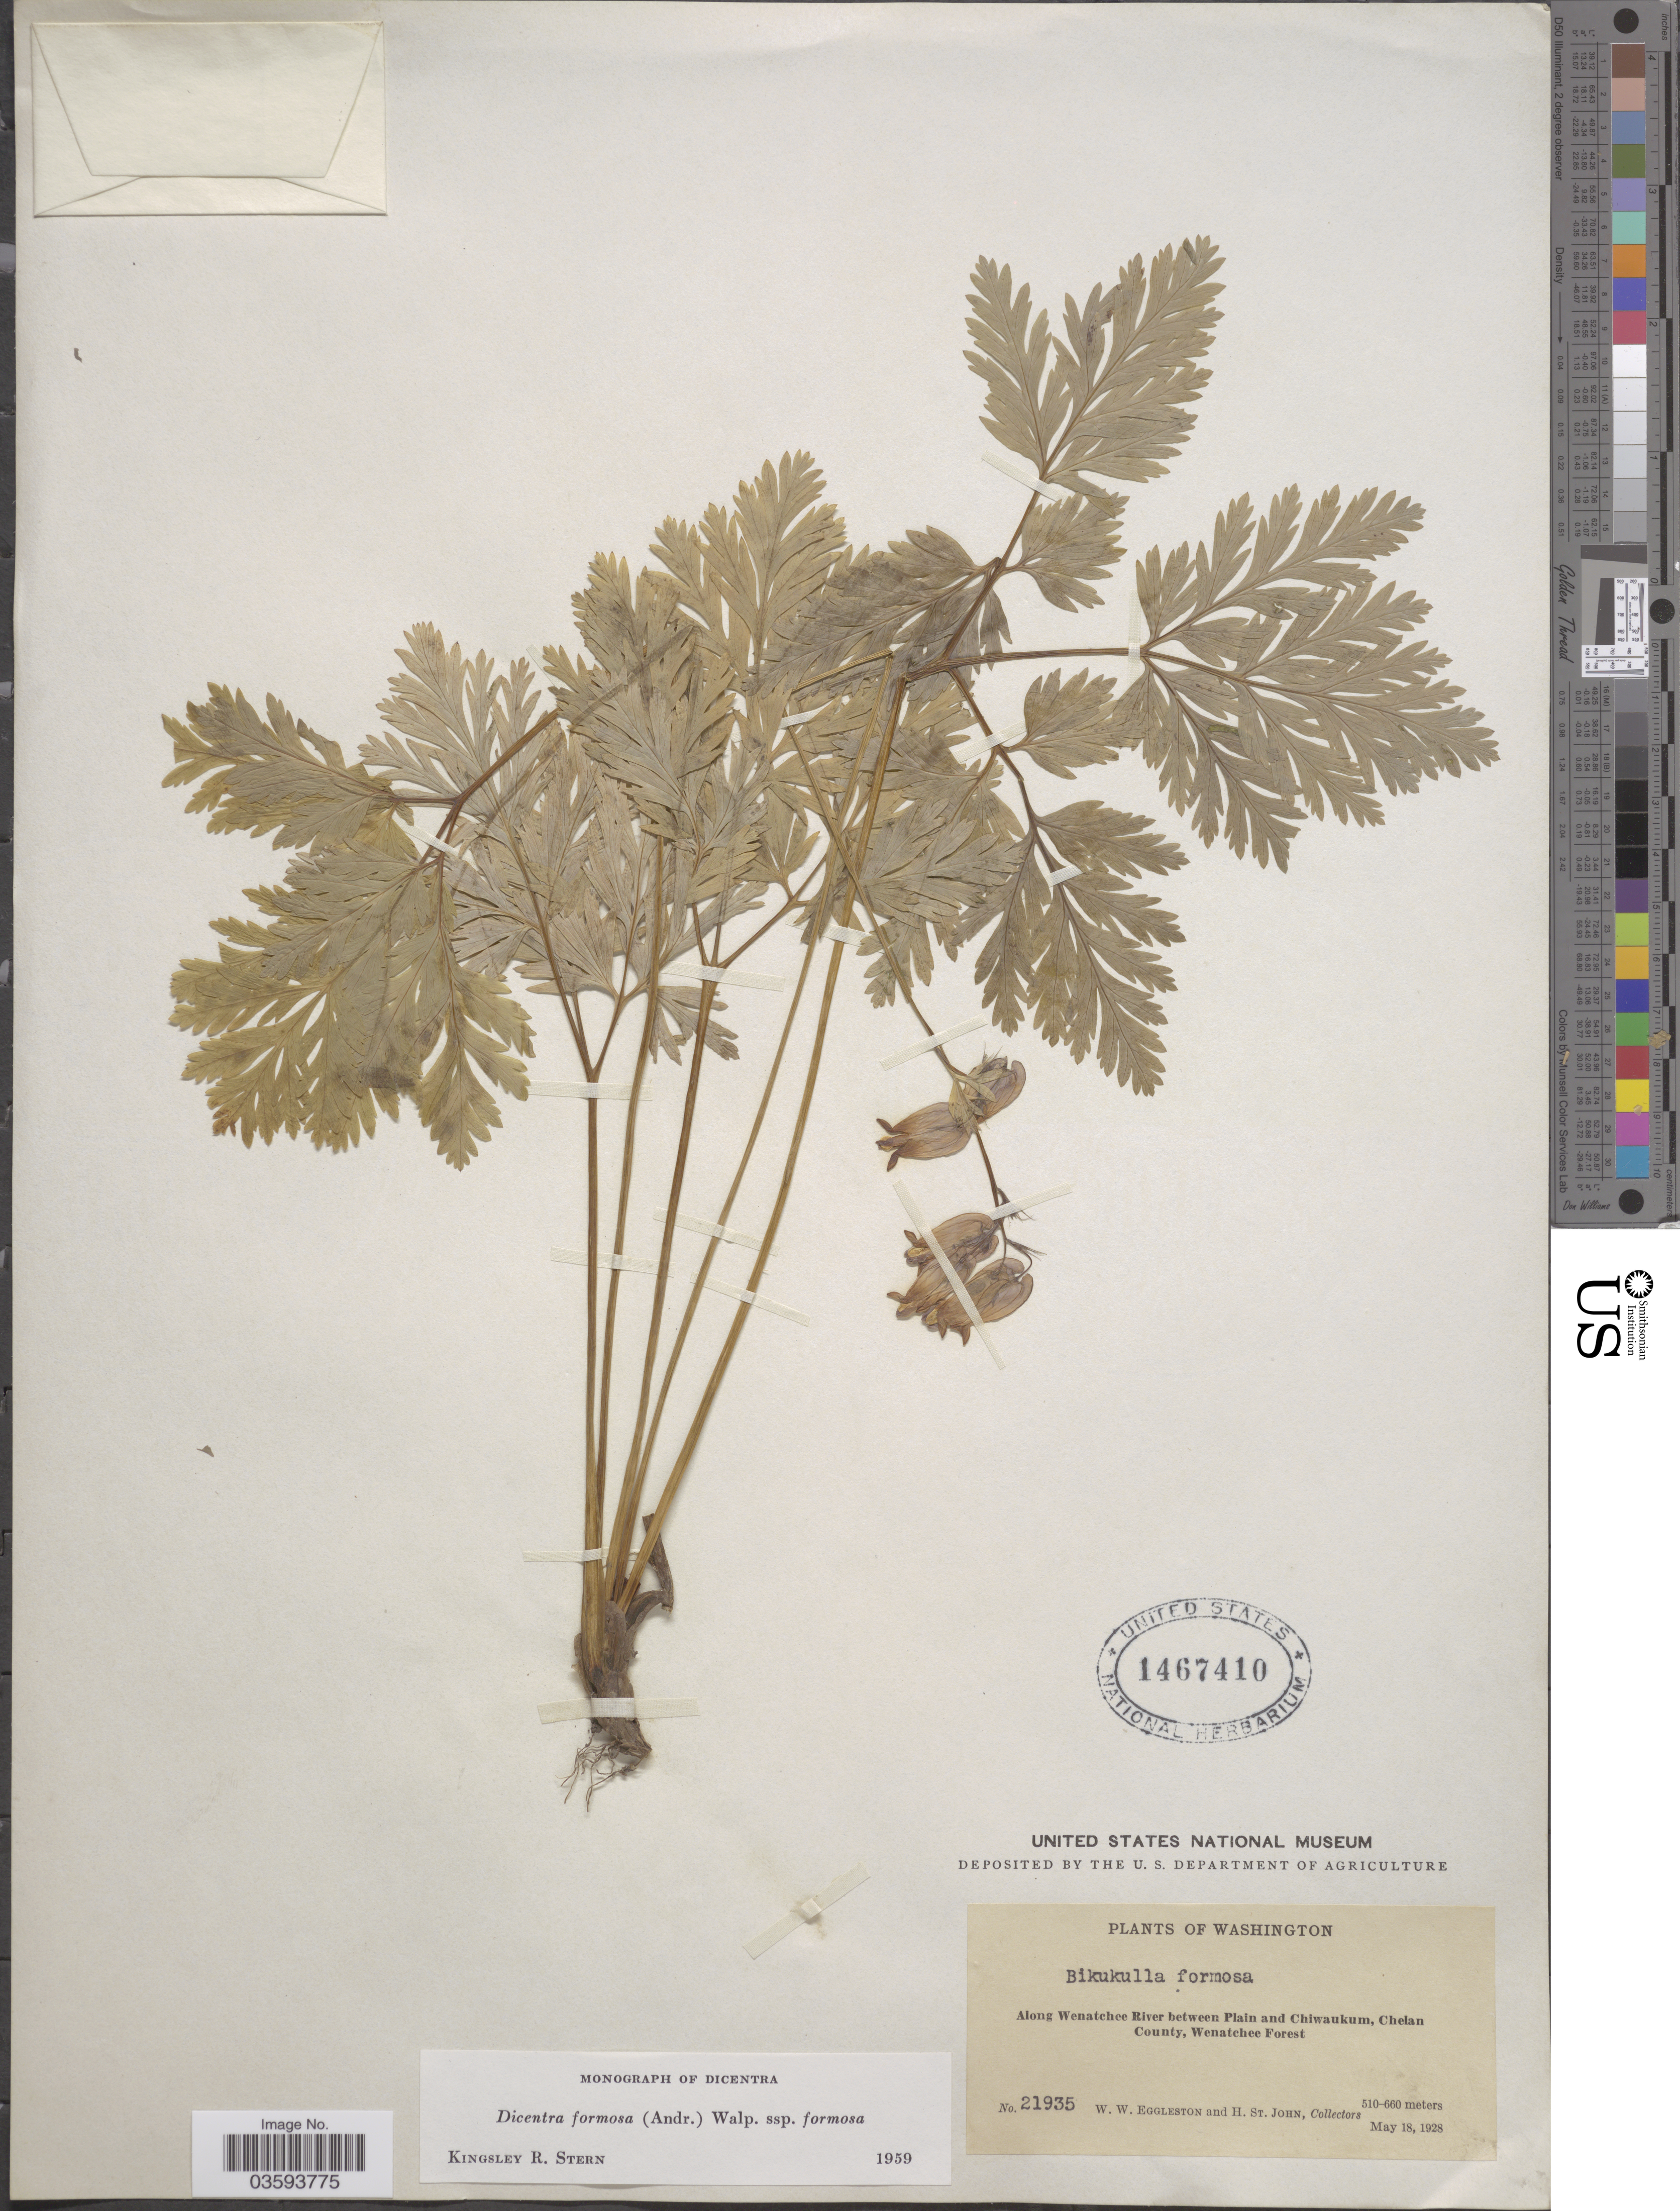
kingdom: Plantae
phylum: Tracheophyta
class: Magnoliopsida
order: Ranunculales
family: Papaveraceae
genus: Dicentra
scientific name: Dicentra formosa subsp. formosa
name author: (Haw.) Walp.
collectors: W. W. Eggleston & H. St. John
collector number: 21935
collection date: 1928-05-18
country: United States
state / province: Washington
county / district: Chelan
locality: Along Wenatchee River between Plain and Chiwaukum, Chelan County, Wenatchee Forest.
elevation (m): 510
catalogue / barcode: US 1467410